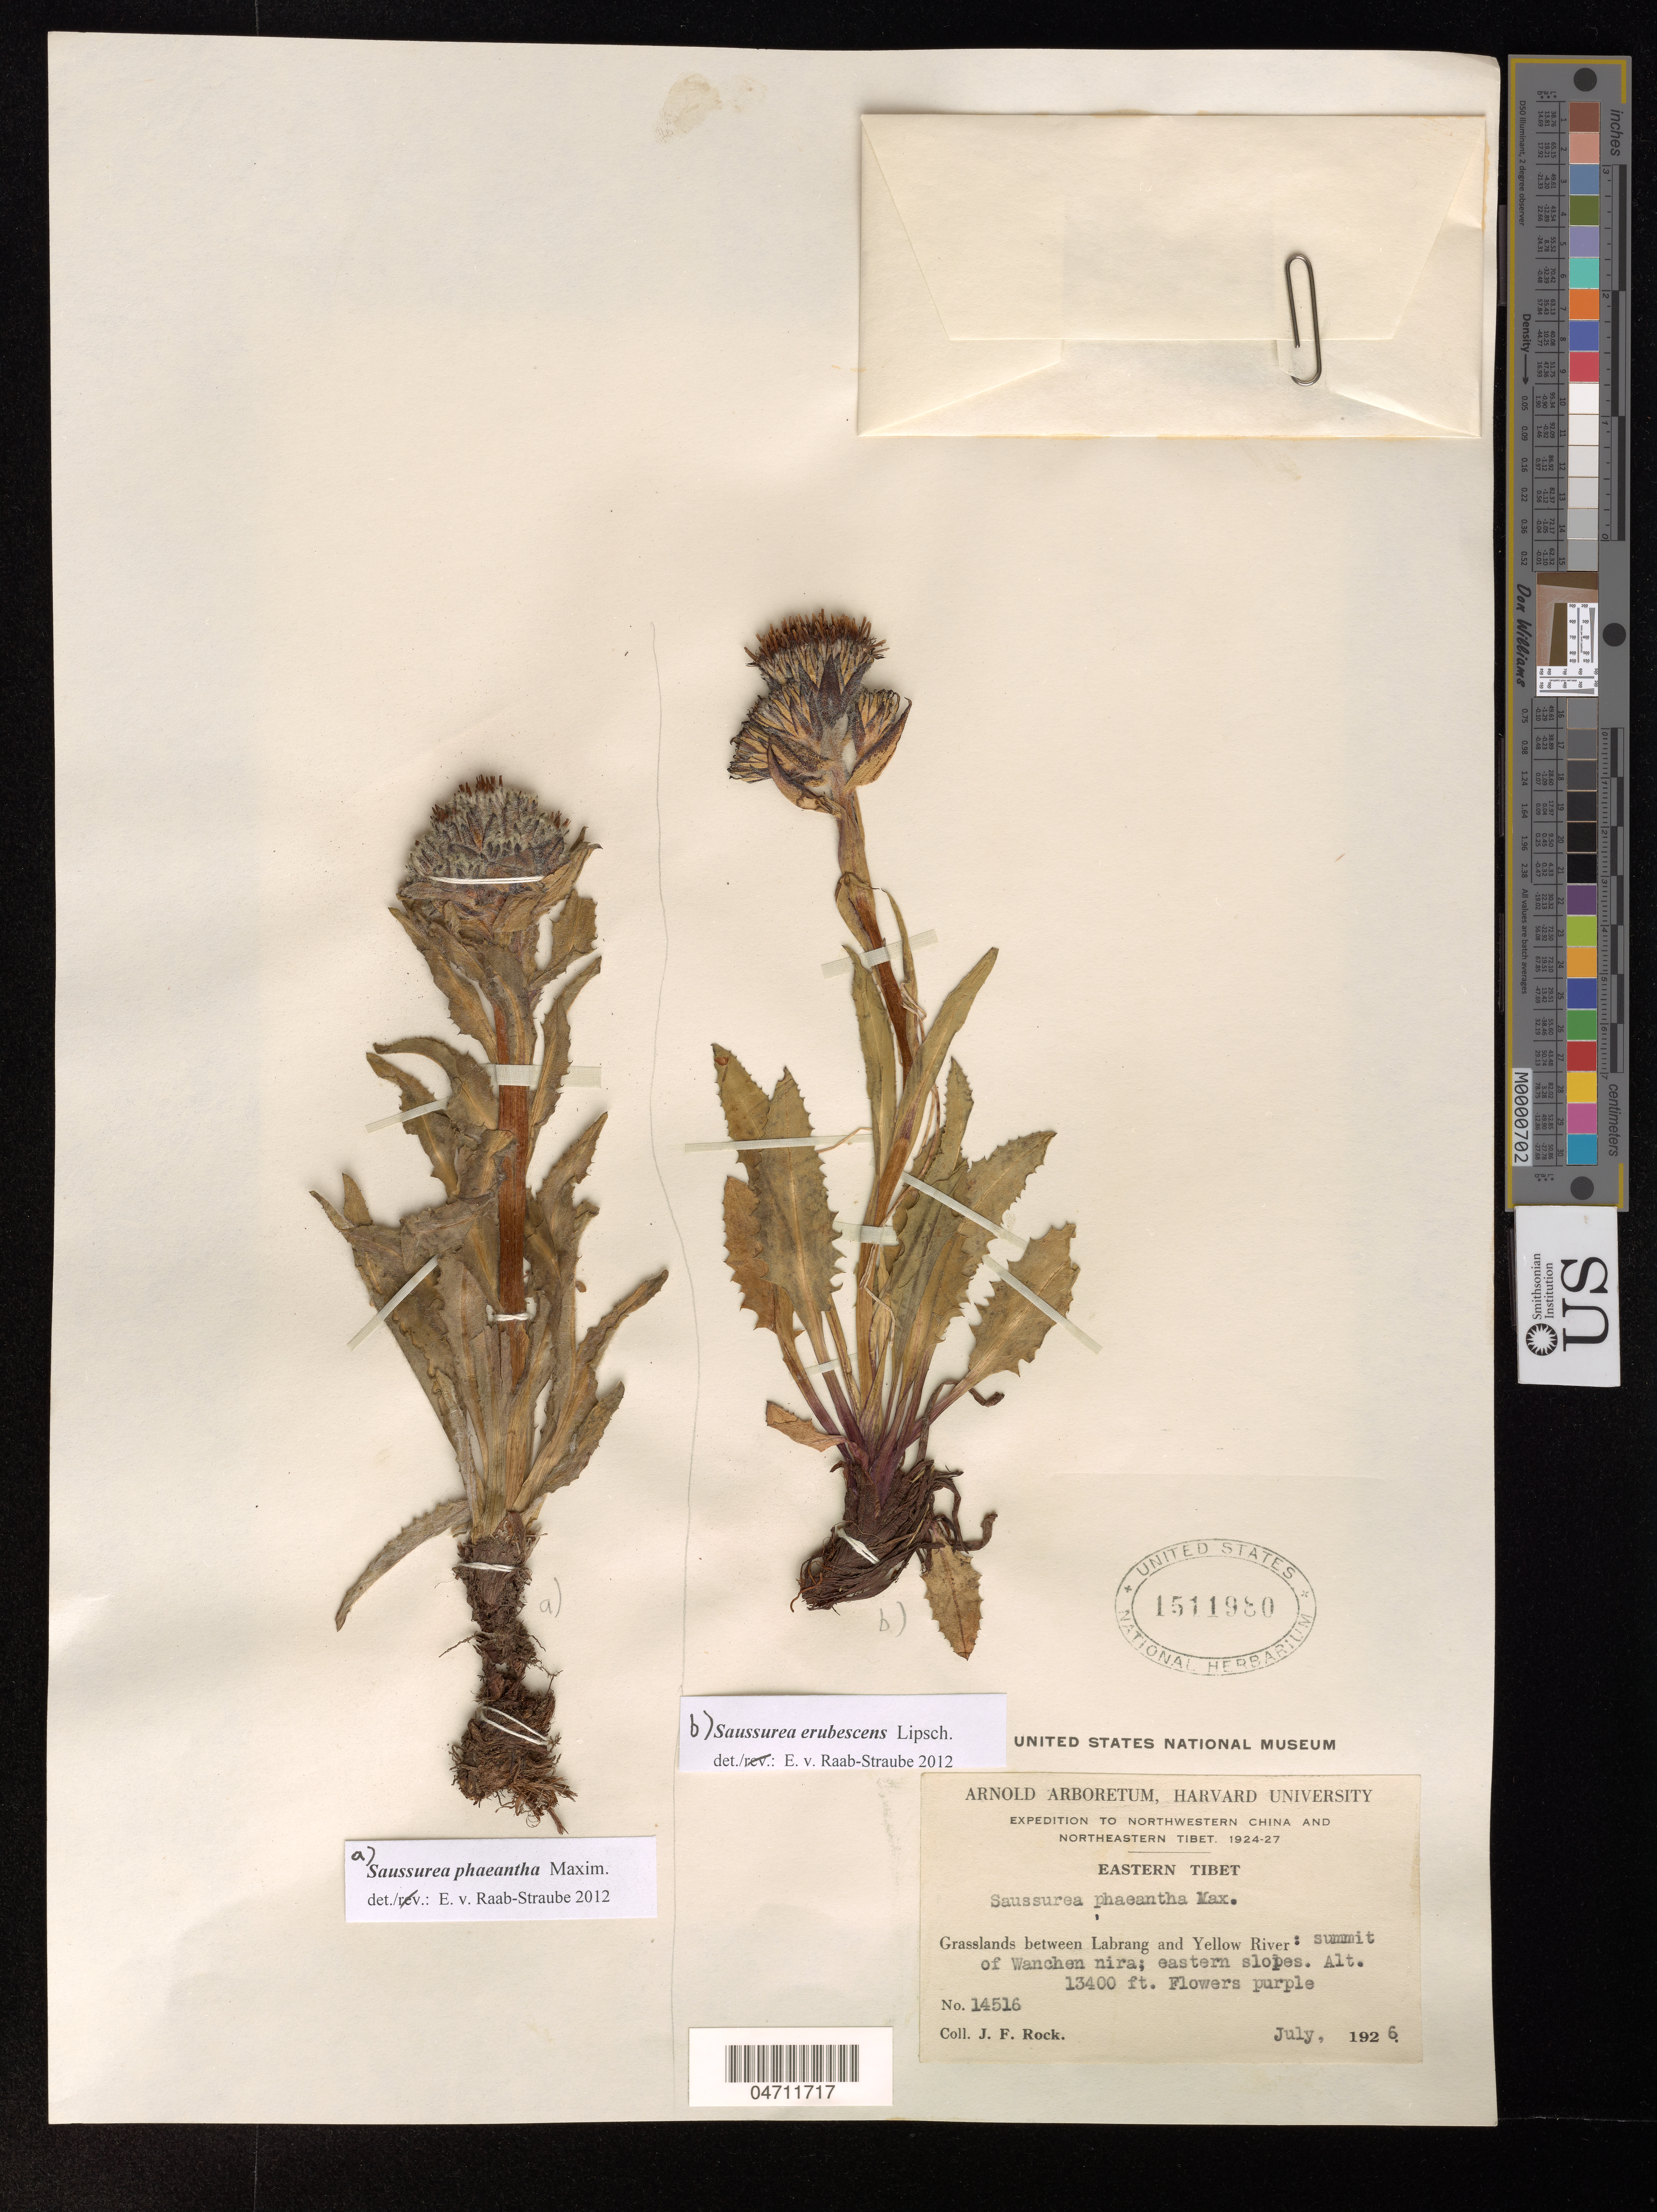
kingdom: Plantae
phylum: Tracheophyta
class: Magnoliopsida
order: Asterales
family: Asteraceae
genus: Saussurea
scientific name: Saussurea phaeantha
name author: Maxim.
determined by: Raab-Straube, Eckhard von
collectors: J. Rock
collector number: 14516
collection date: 1926-07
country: China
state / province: Xizang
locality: Northwestern China and Northeastern Tibet. Eastern Tibet. Grasslands between Labrang and Yellow River: banks of H'tsechu stream.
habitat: Grassland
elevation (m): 3536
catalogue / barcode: US 1511980